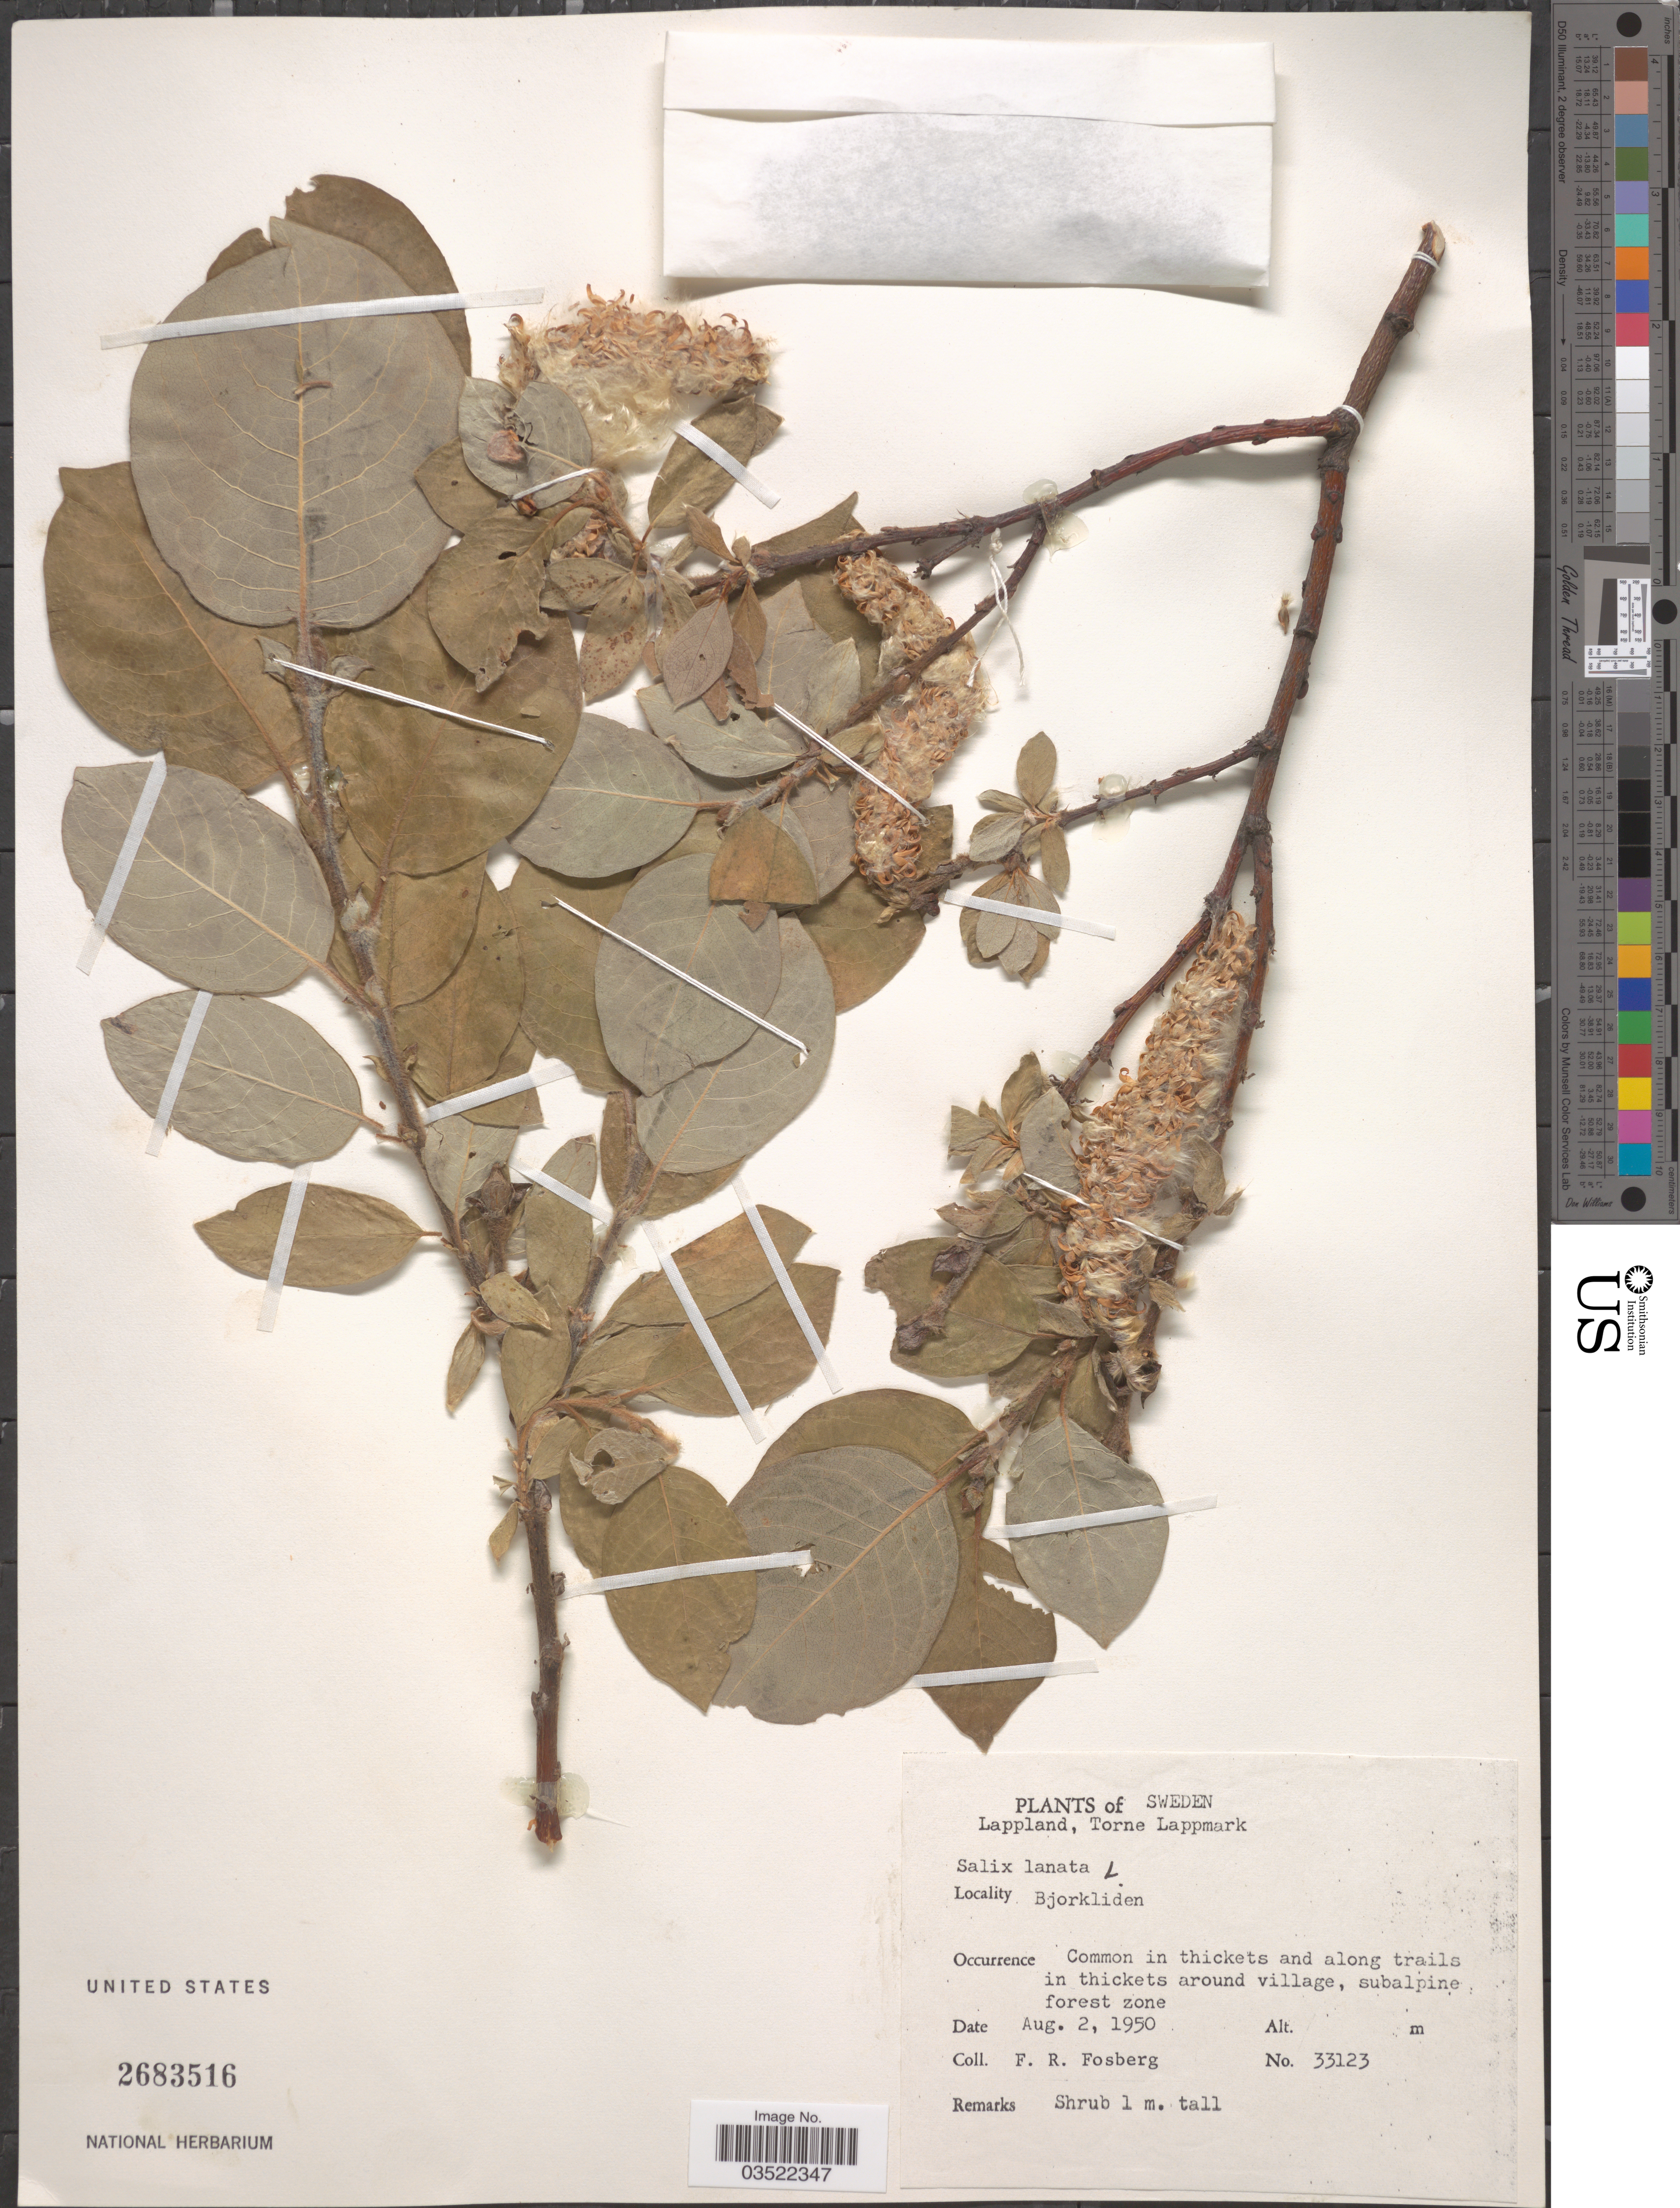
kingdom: Plantae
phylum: Tracheophyta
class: Magnoliopsida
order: Malpighiales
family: Salicaceae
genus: Salix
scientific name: Salix lanata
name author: L.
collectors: F. R. Fosberg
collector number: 33123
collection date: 1950-08-02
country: Sweden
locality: Lappland, Torne Lappmark. Bjorkliden. Common in thickets and along trails in thickets around village, subalpine forest zone.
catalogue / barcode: US 2683516